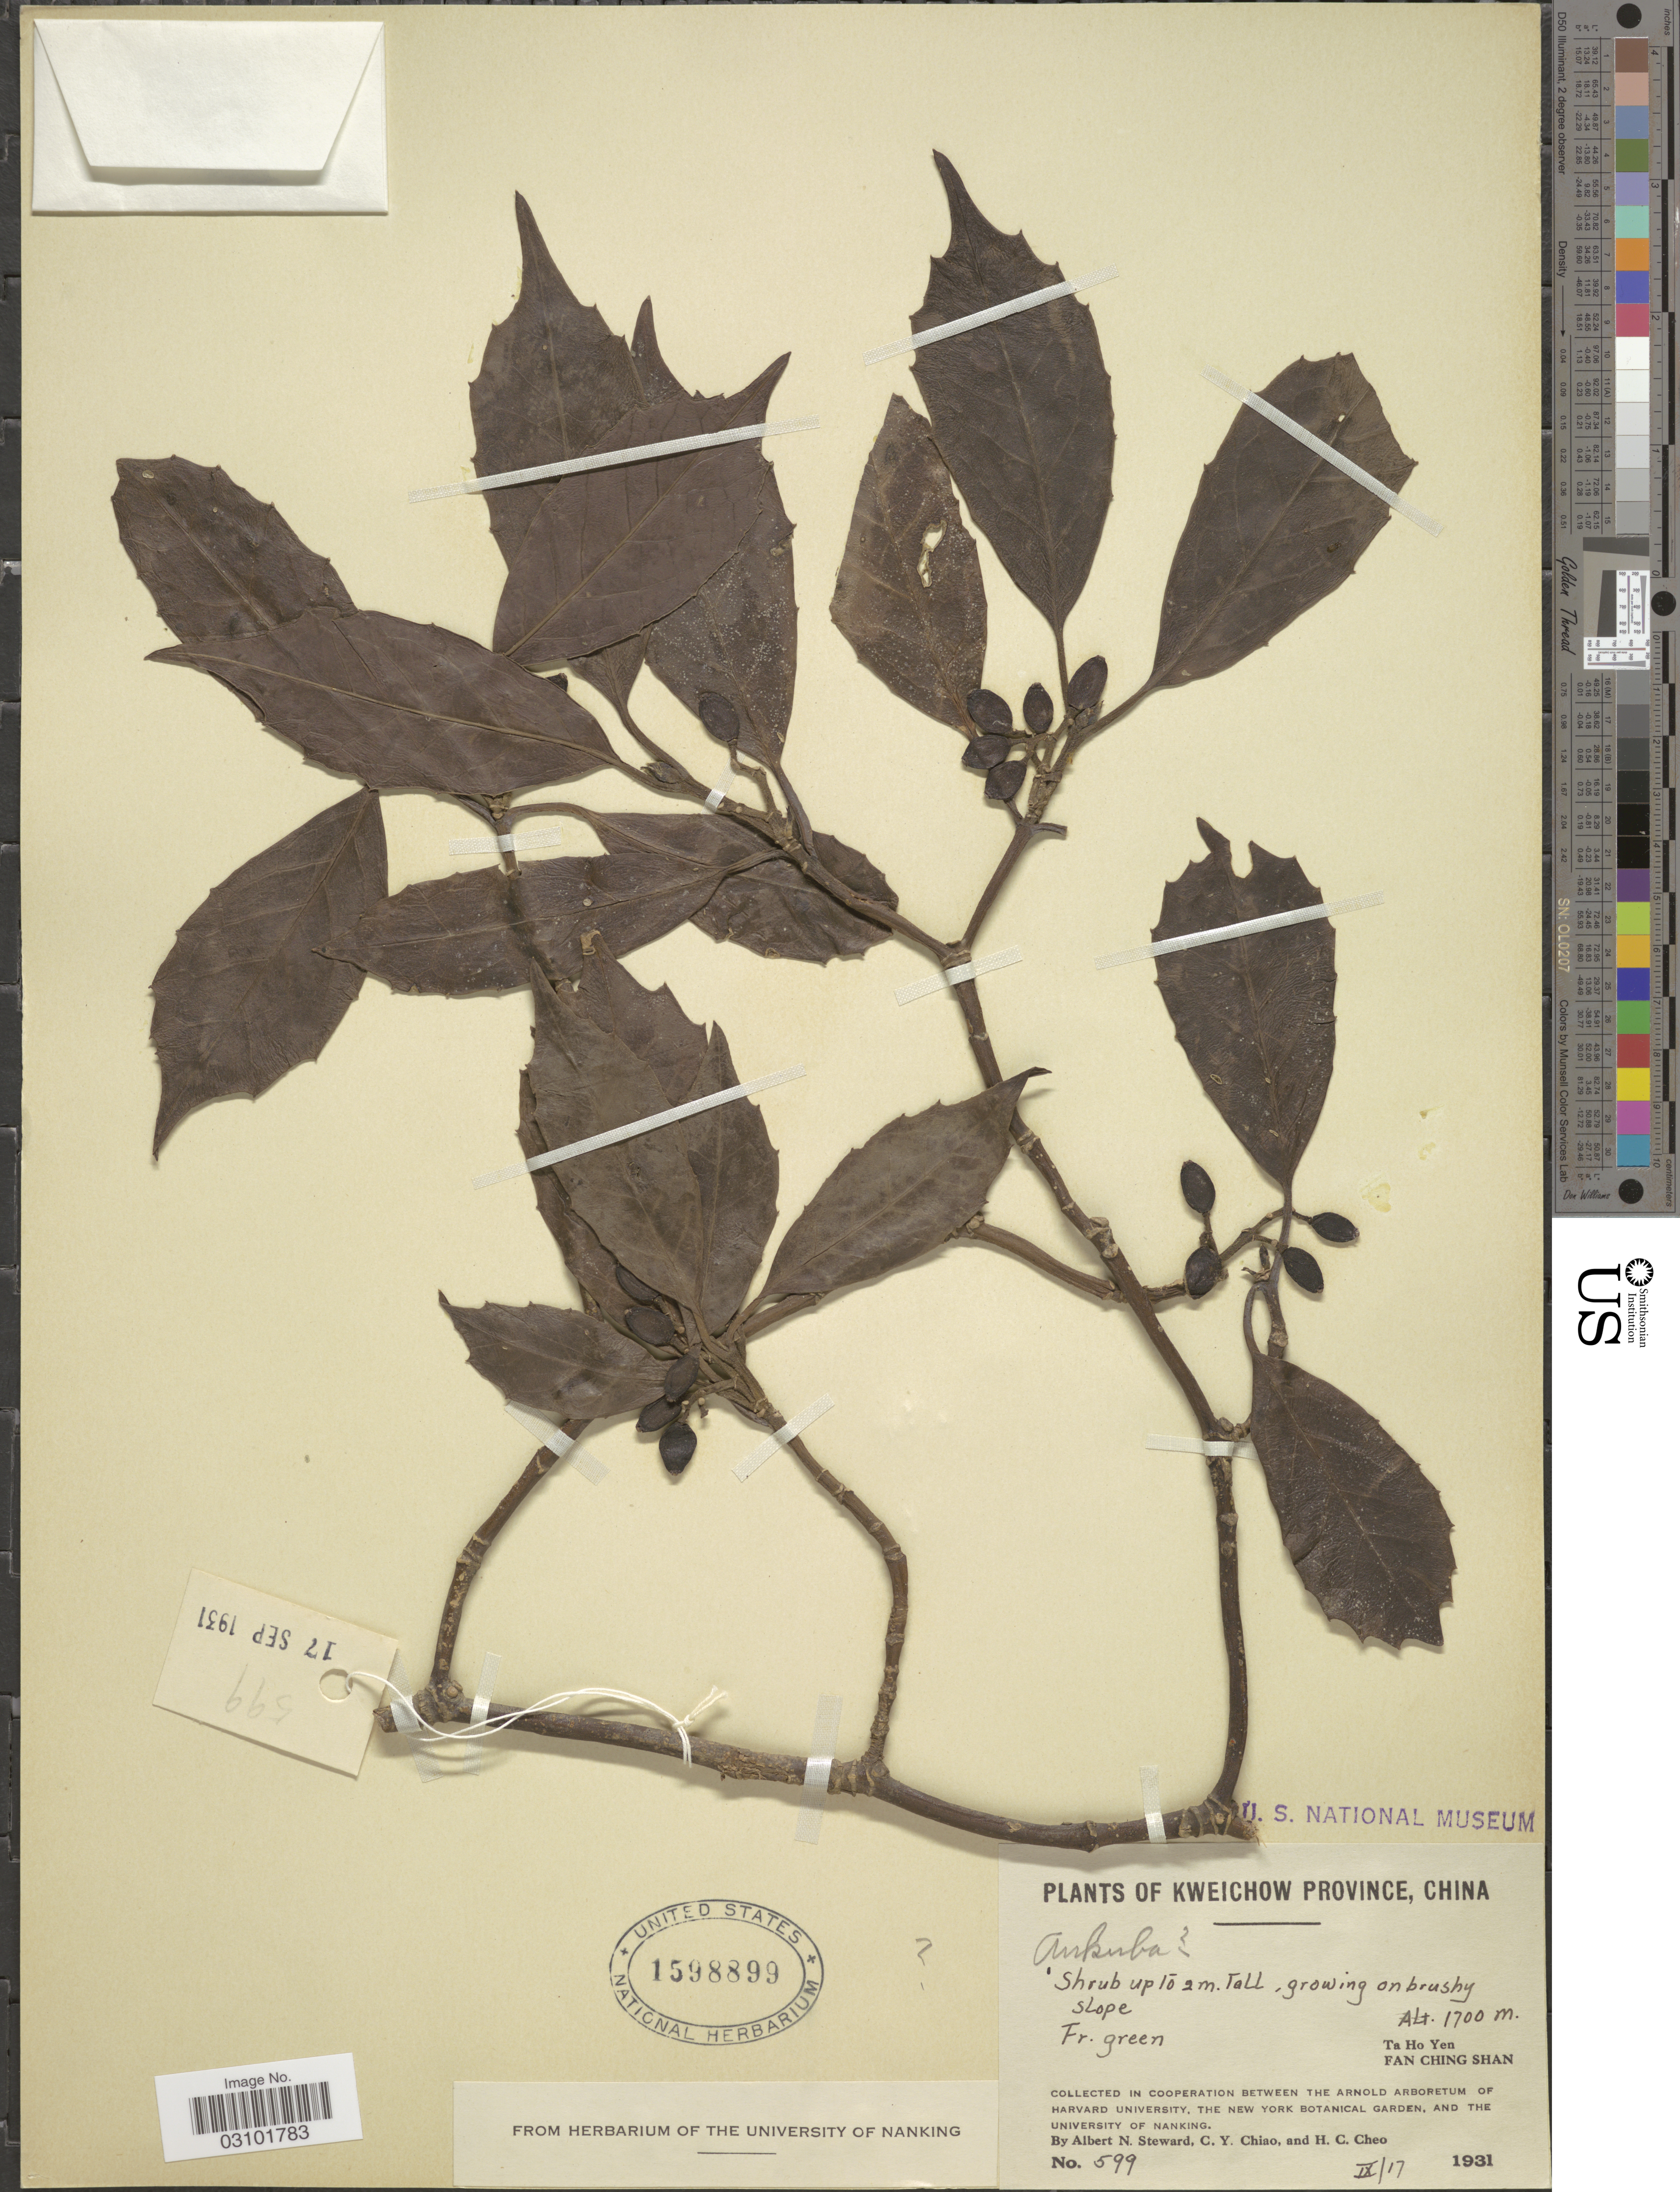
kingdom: Plantae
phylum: Tracheophyta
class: Magnoliopsida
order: Garryales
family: Garryaceae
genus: Aucuba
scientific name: Aucuba chinensis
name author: Benth.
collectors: A. N. Steward, C. Y. Chiao & H. Cheo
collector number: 599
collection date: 1931-09-17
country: China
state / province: Guizhou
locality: Kweichow Province. Ta Ho Yen. Fan Ching Shan.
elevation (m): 1700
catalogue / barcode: US 1598899